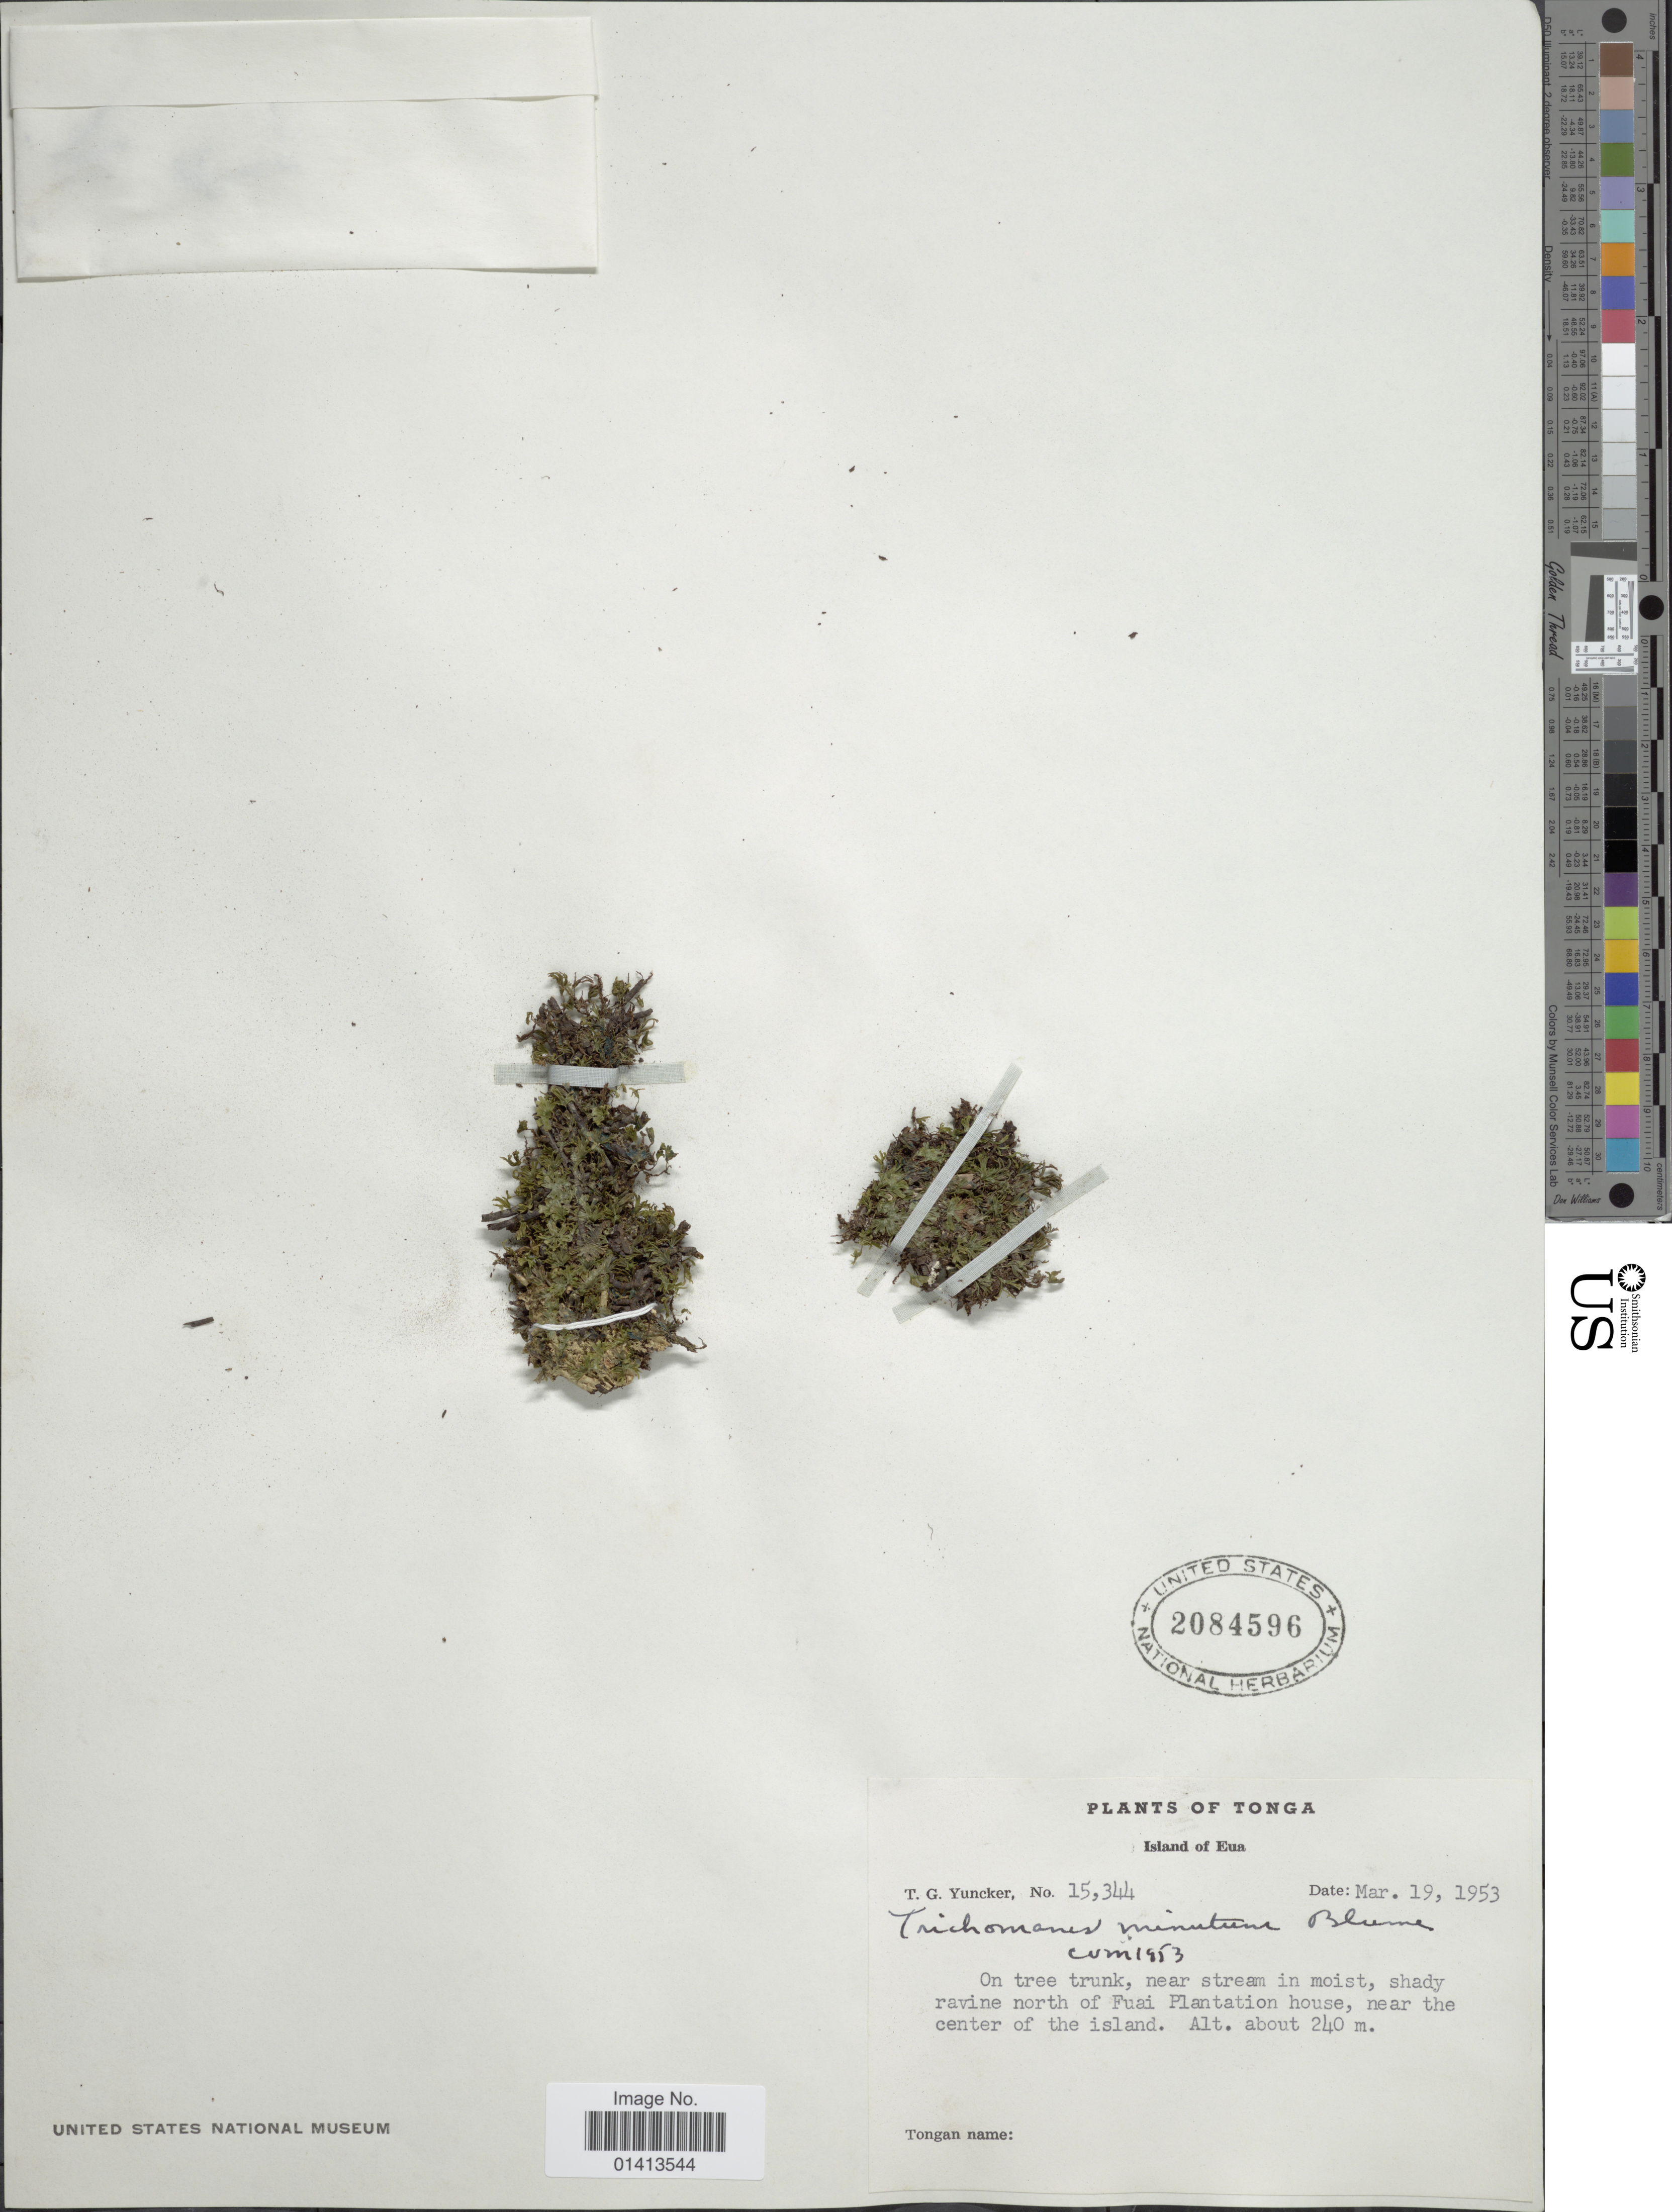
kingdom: Plantae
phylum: Tracheophyta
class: Polypodiopsida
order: Hymenophyllales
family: Hymenophyllaceae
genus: Crepidomanes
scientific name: Crepidomanes minutum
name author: (Blume) K. Iwats.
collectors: T. G. Yuncker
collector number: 15344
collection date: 1953-03-19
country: Tonga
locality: Island of Eua, shady ravine north of Fuai Plantation, near the center the island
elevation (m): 240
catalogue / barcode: US 2084596